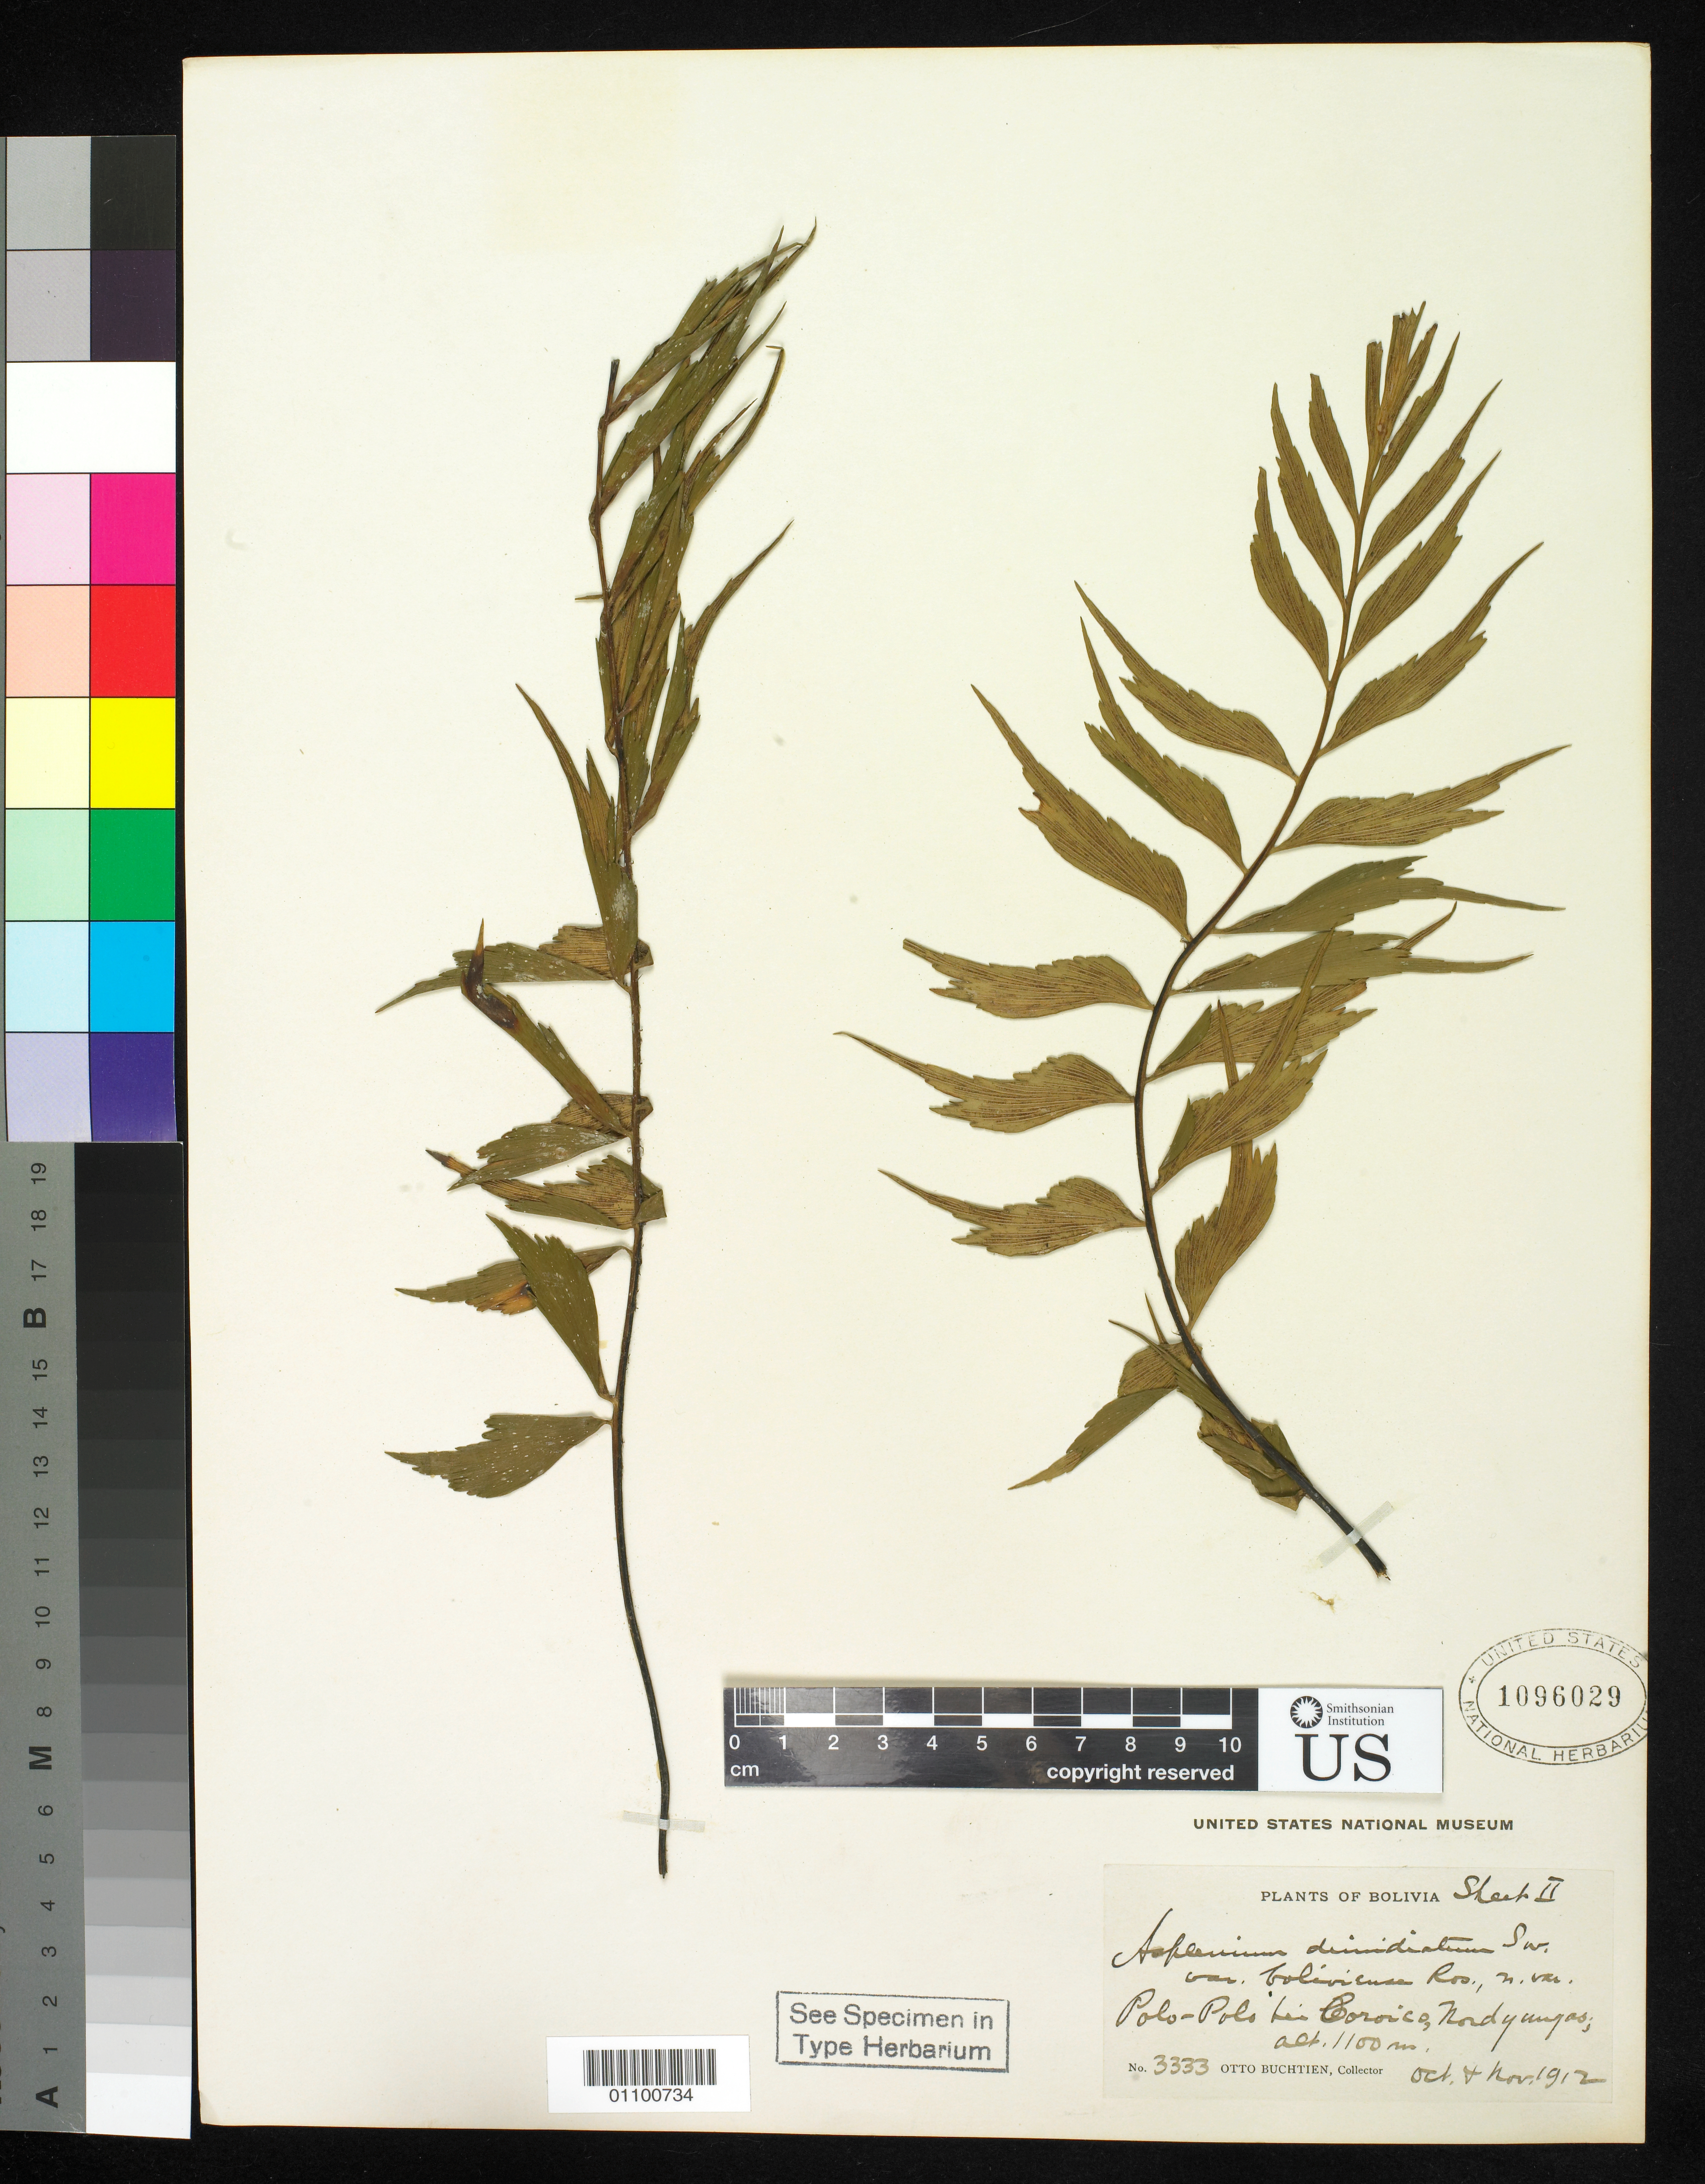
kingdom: Plantae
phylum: Tracheophyta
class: Polypodiopsida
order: Polypodiales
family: Aspleniaceae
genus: Asplenium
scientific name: Asplenium dimidiatum var. boliviensis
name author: Rosenst.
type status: Type Collection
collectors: O. Buchtien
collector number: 3333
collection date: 1912-10/1912-11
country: Bolivia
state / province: La Paz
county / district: Nor Yungas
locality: Yungas, Polo-Polo bei Coroico.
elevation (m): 1100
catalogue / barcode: US 1096029